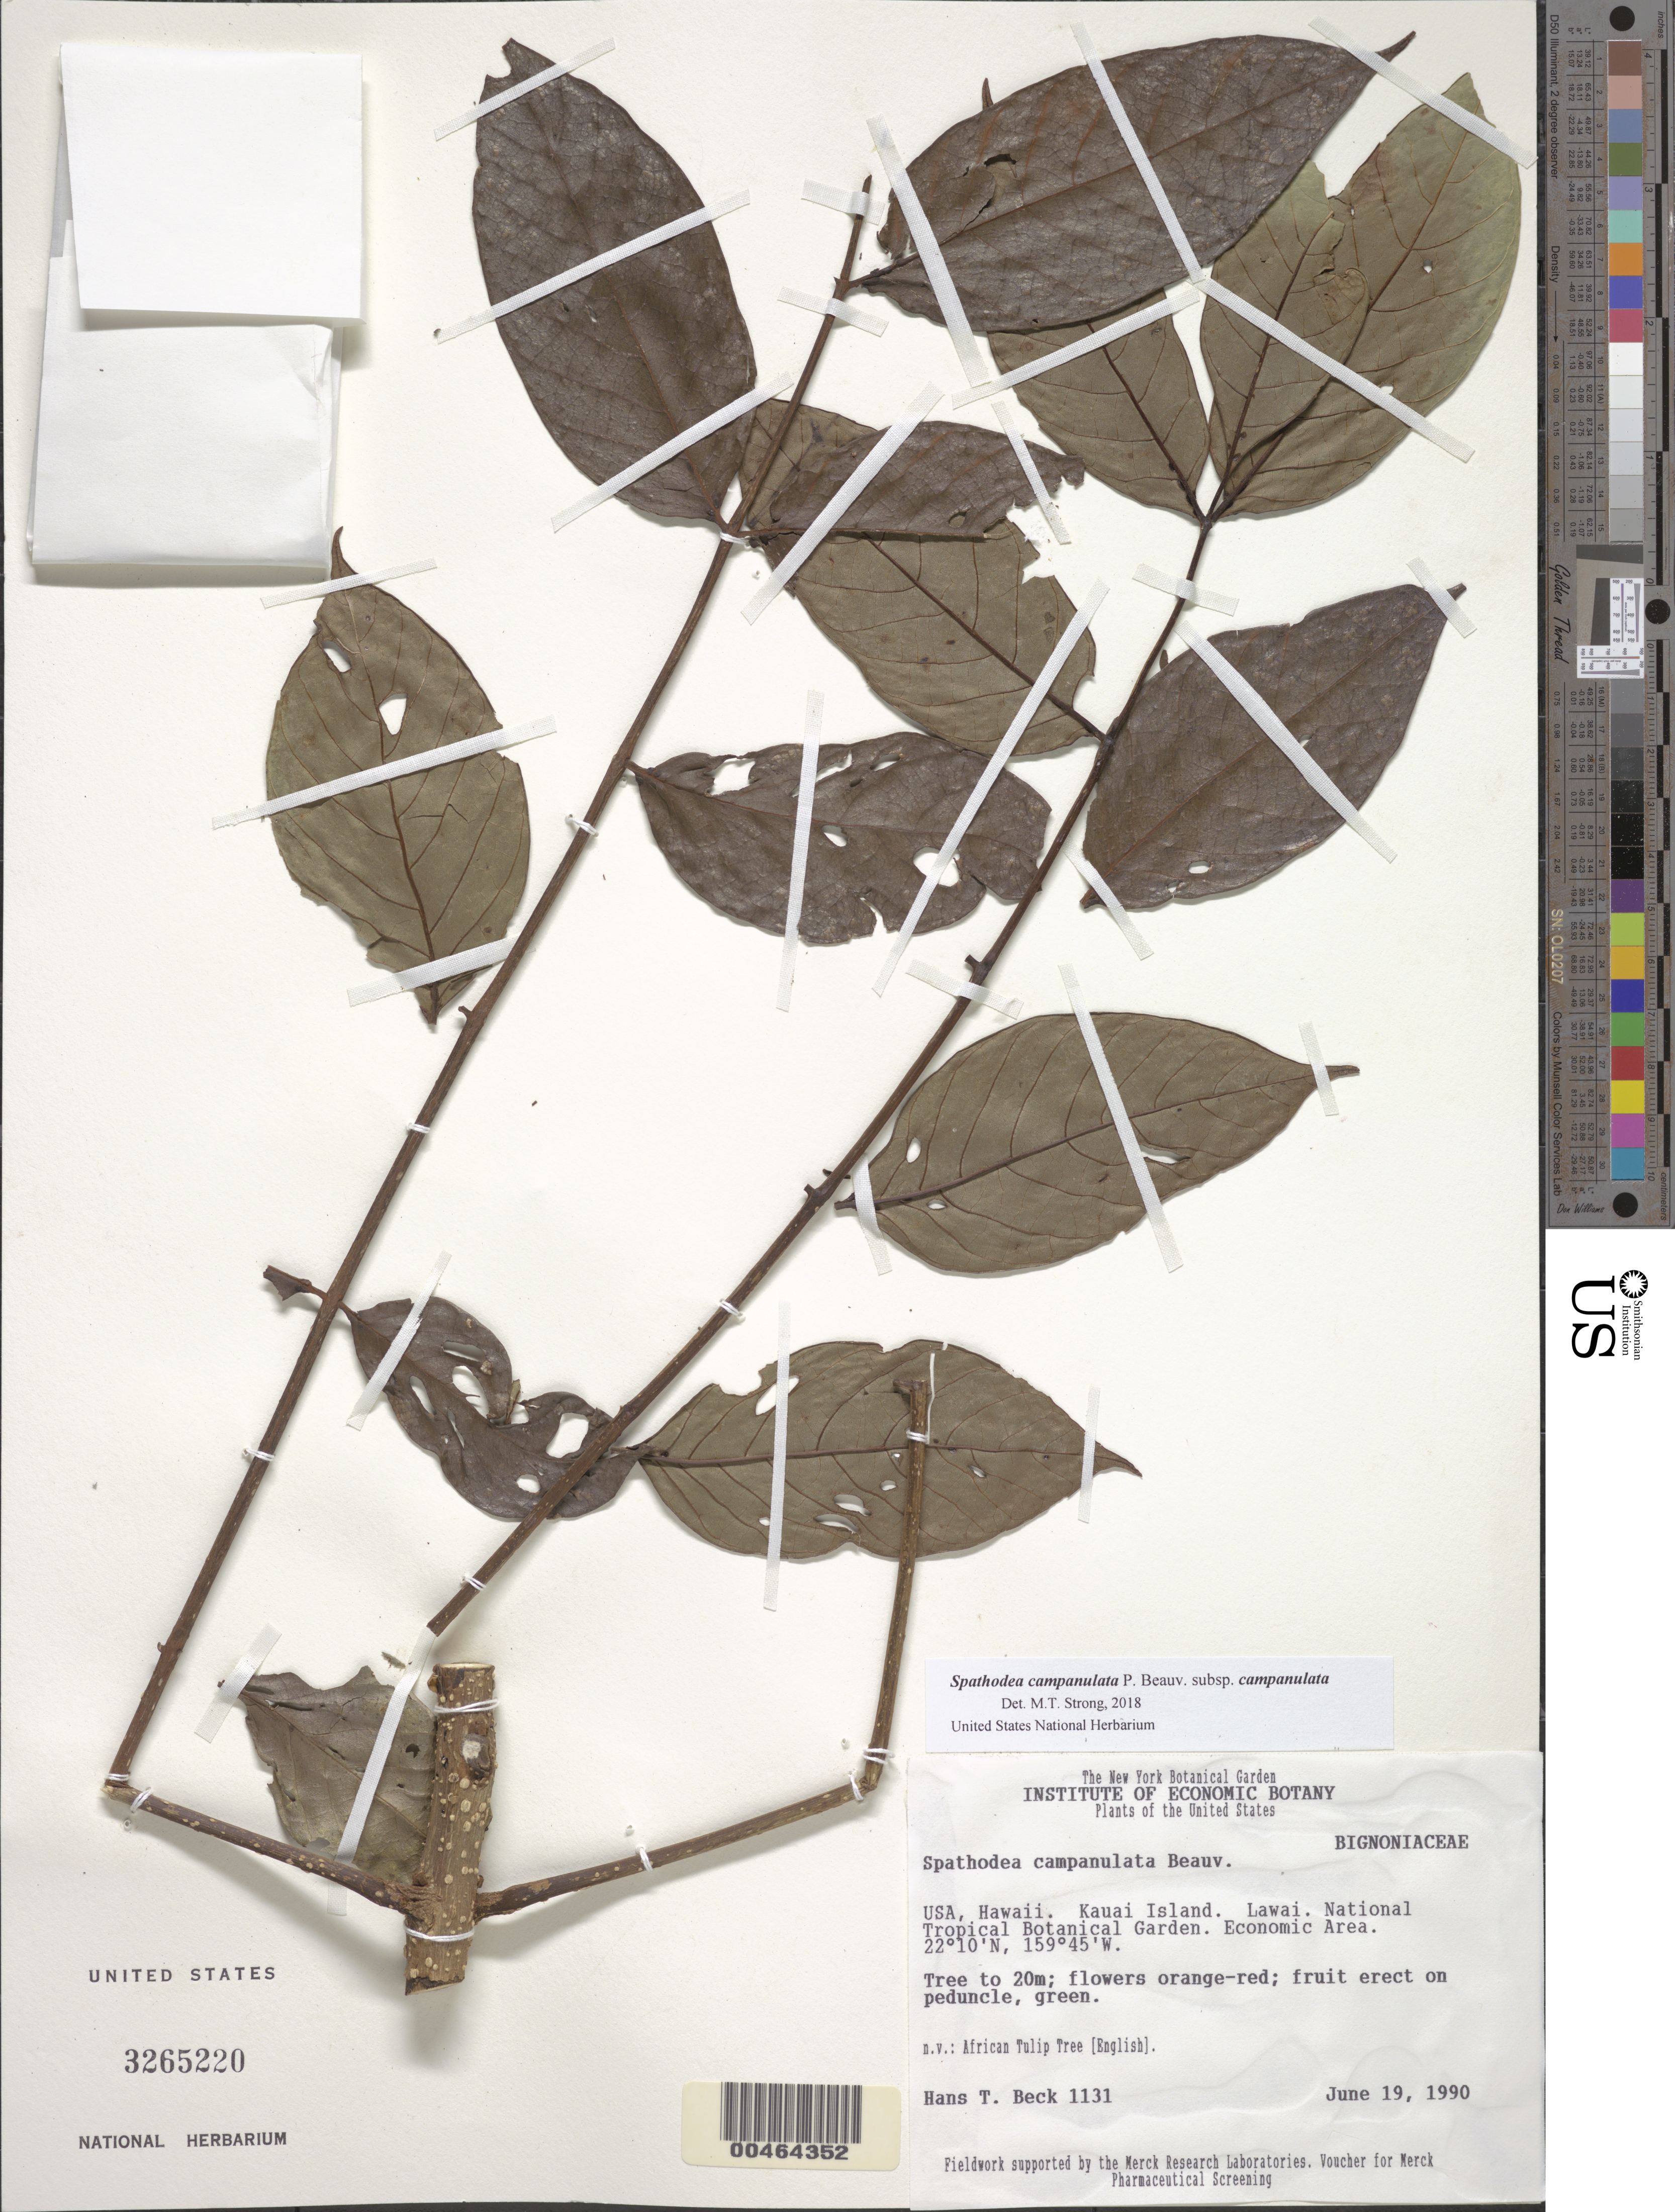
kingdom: Plantae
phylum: Tracheophyta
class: Magnoliopsida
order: Lamiales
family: Bignoniaceae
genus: Spathodea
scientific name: Spathodea campanulata subsp. campanulata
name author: P. Beauv.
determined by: Strong, Mark T., (BOT), Smithsonian Institution - National Museum of Natural History (UNITED STATES)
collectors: H. T. Beck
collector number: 1131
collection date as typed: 19 Jun 1990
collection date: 1990-06-19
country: United States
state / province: Hawaii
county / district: Kauai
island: Kaua'i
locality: Lawai. National Tropical Botanical Garden. Economic Area.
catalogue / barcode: US 3265220